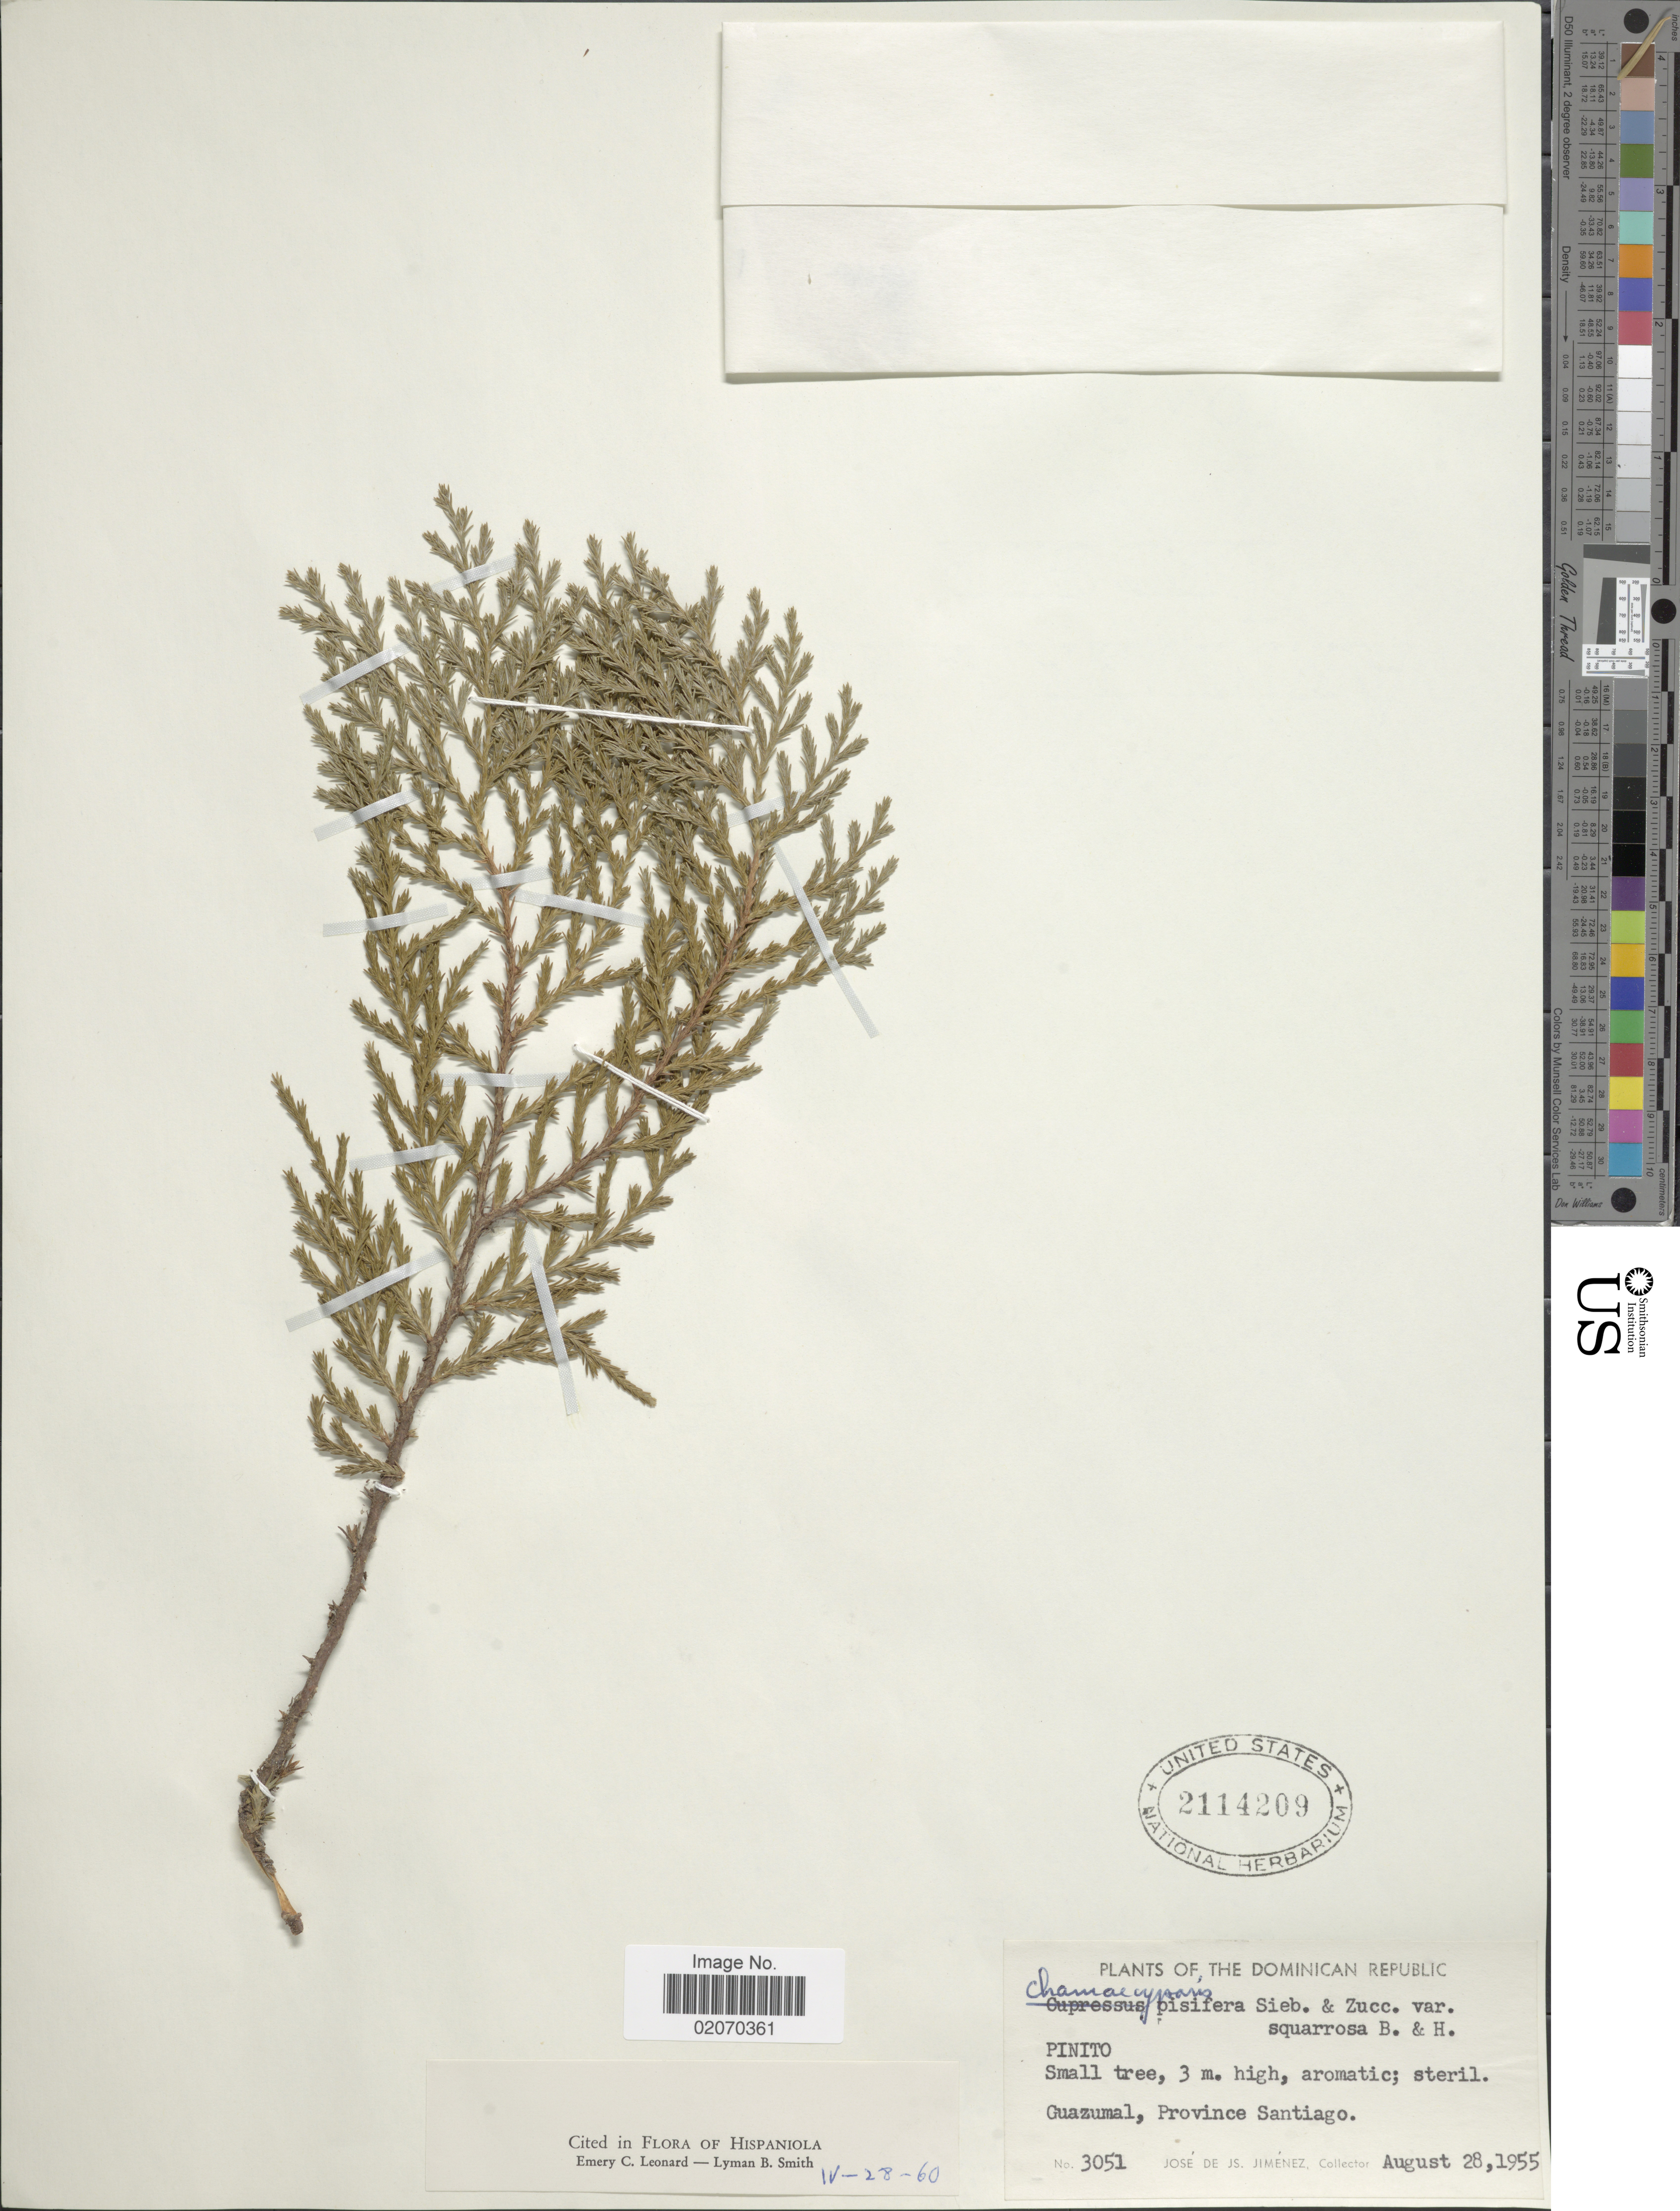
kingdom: Plantae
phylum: Tracheophyta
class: Pinopsida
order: Pinales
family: Cupressaceae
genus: Chamaecyparis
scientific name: Chamaecyparis pisifera f. squarrosa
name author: (Siebold & Zucc.) Beissn. & Hochst.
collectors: J. J. Jiménez Almonte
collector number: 3051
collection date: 1955-08-28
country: Dominican Republic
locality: Guazumal, Province Santiago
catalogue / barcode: US 2114209